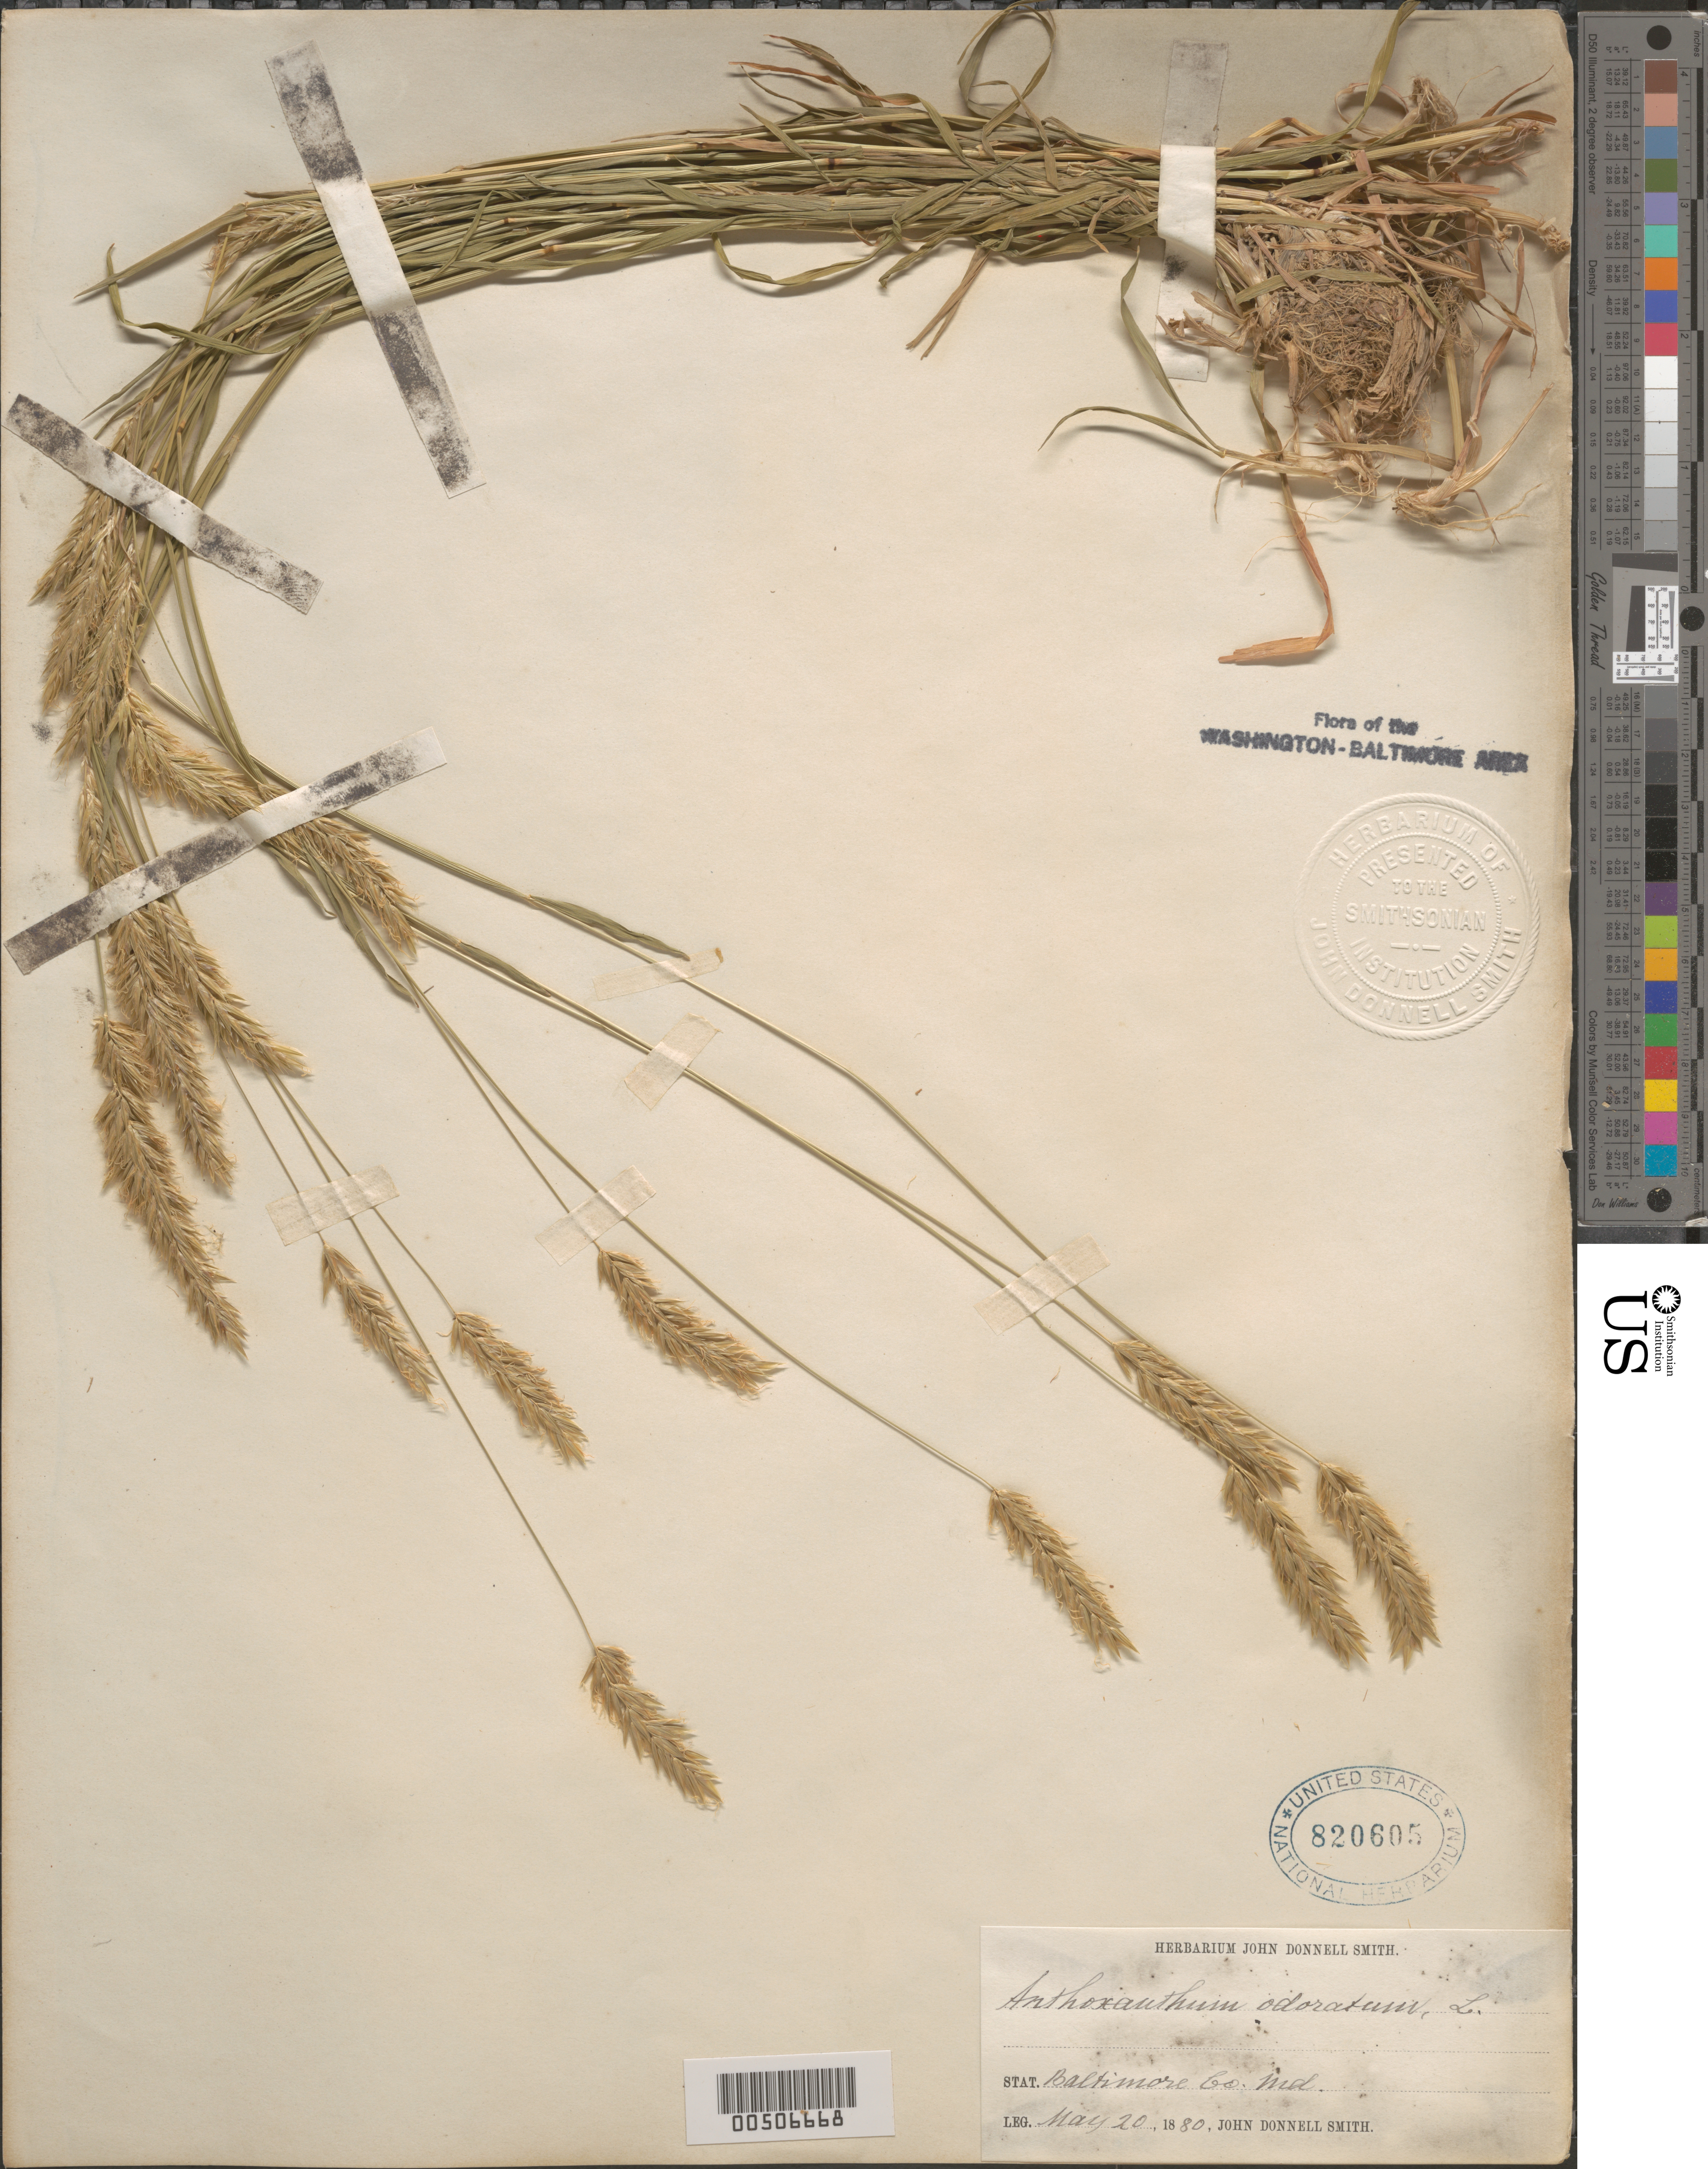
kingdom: Plantae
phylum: Tracheophyta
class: Liliopsida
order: Poales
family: Poaceae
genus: Anthoxanthum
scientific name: Anthoxanthum odoratum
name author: L.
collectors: J. Donnell Smith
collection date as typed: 20 May 1880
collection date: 1880-05-20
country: United States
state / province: Maryland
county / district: Baltimore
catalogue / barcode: US 820605